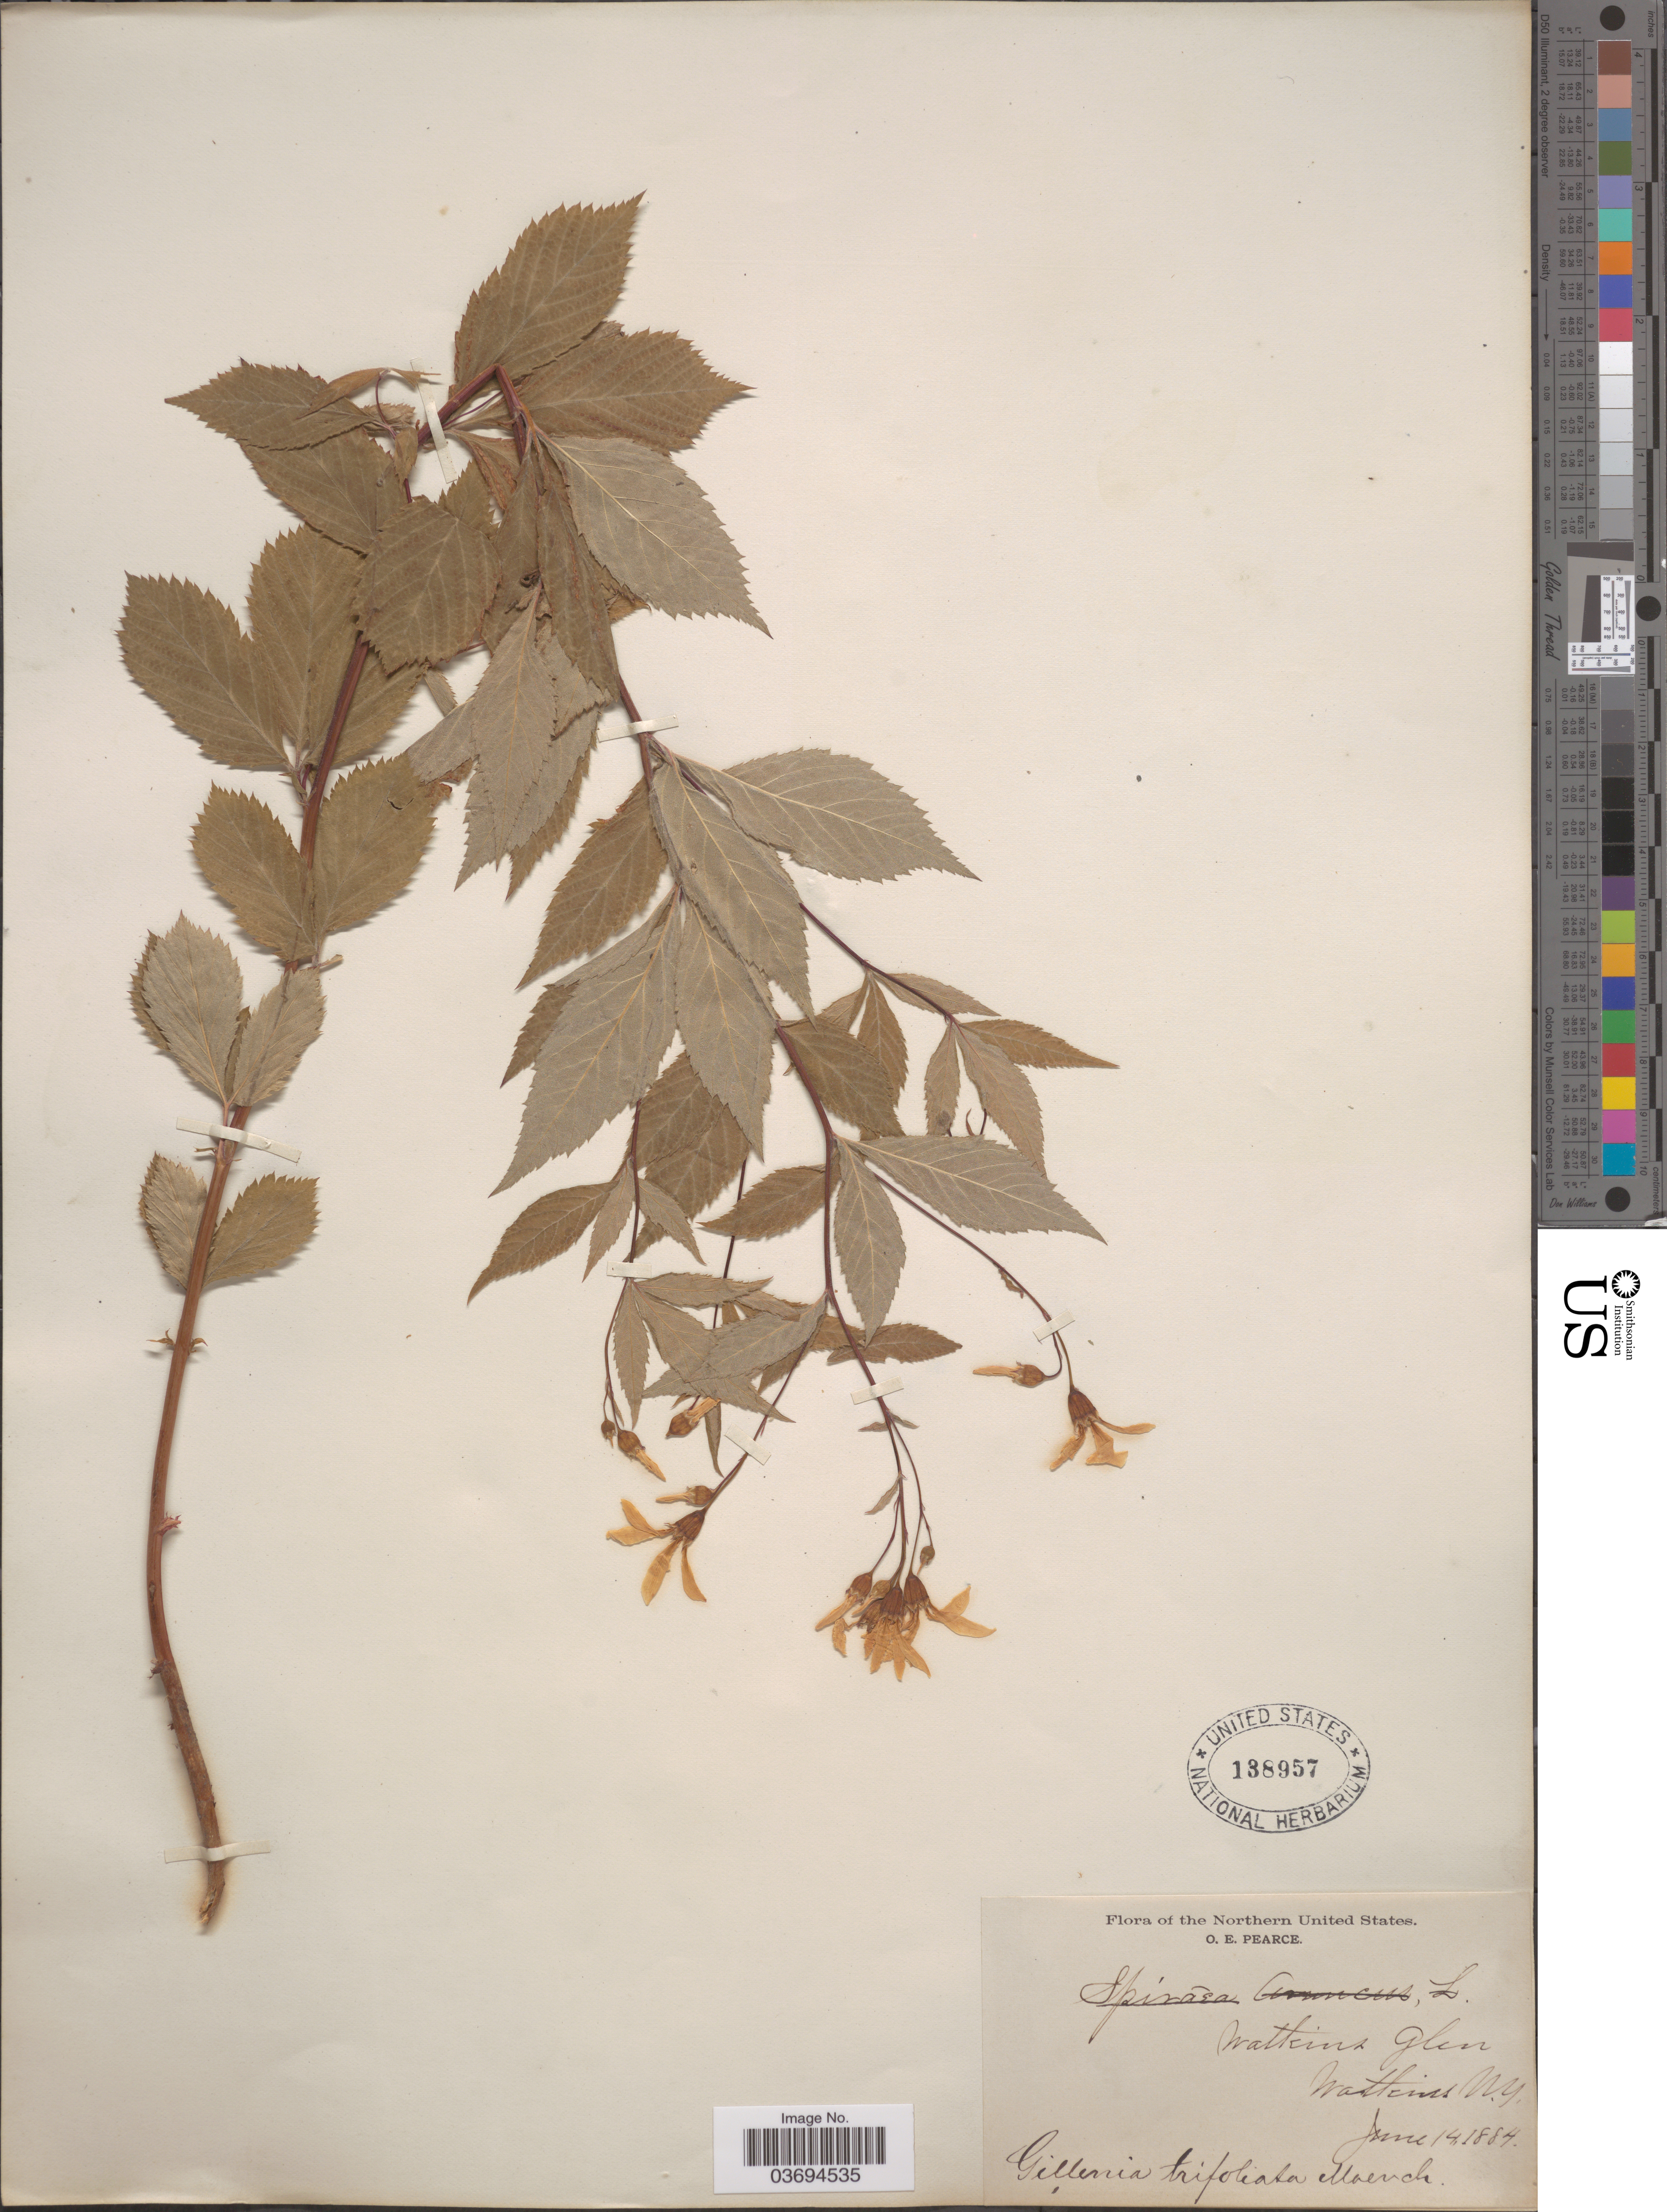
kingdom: Plantae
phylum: Tracheophyta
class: Magnoliopsida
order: Rosales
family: Rosaceae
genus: Gillenia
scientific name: Gillenia trifoliata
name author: (L.) Moench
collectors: O. E. Pearce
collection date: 1884-06-14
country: United States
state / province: New York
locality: The Northern United States. Watkins Glen. Watkins.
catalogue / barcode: US 138957